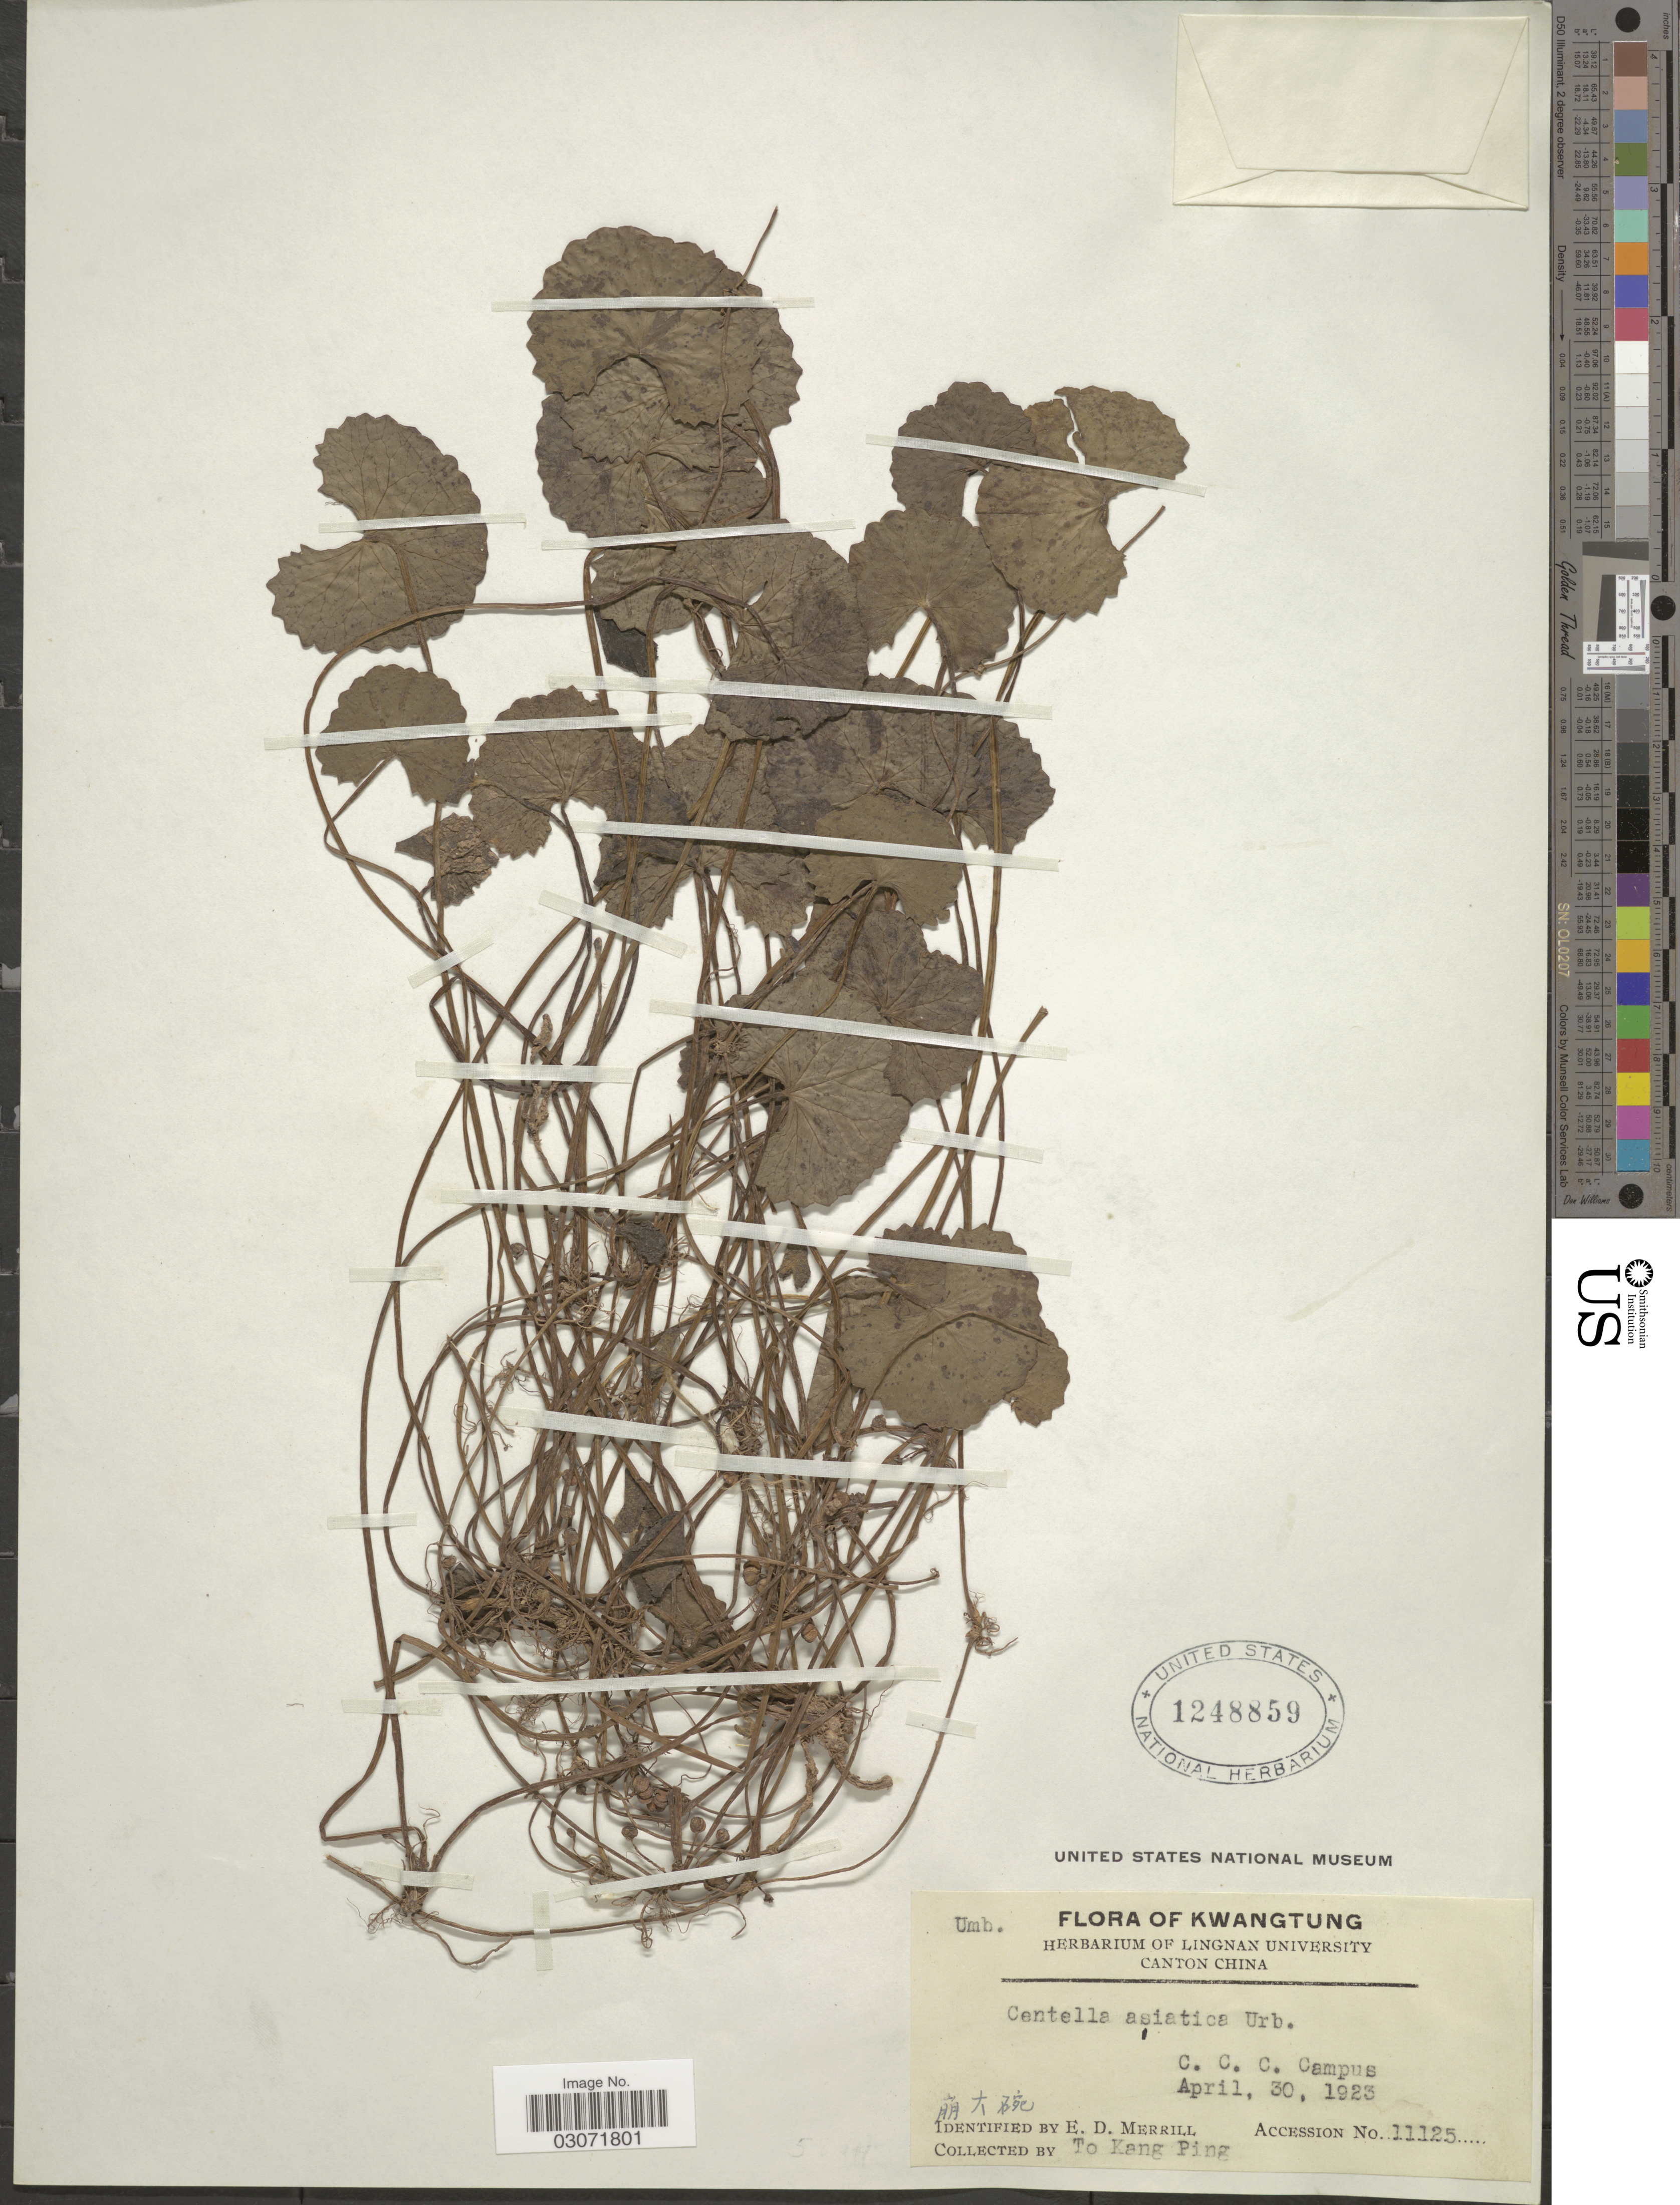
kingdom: Plantae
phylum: Tracheophyta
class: Magnoliopsida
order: Apiales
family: Apiaceae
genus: Centella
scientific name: Centella asiatica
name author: (L.) Urb.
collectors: T. Ping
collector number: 11125?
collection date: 1923-04-30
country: China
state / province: Guangdong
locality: Kwangtung. C.C.C. Campus.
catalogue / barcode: US 1248859